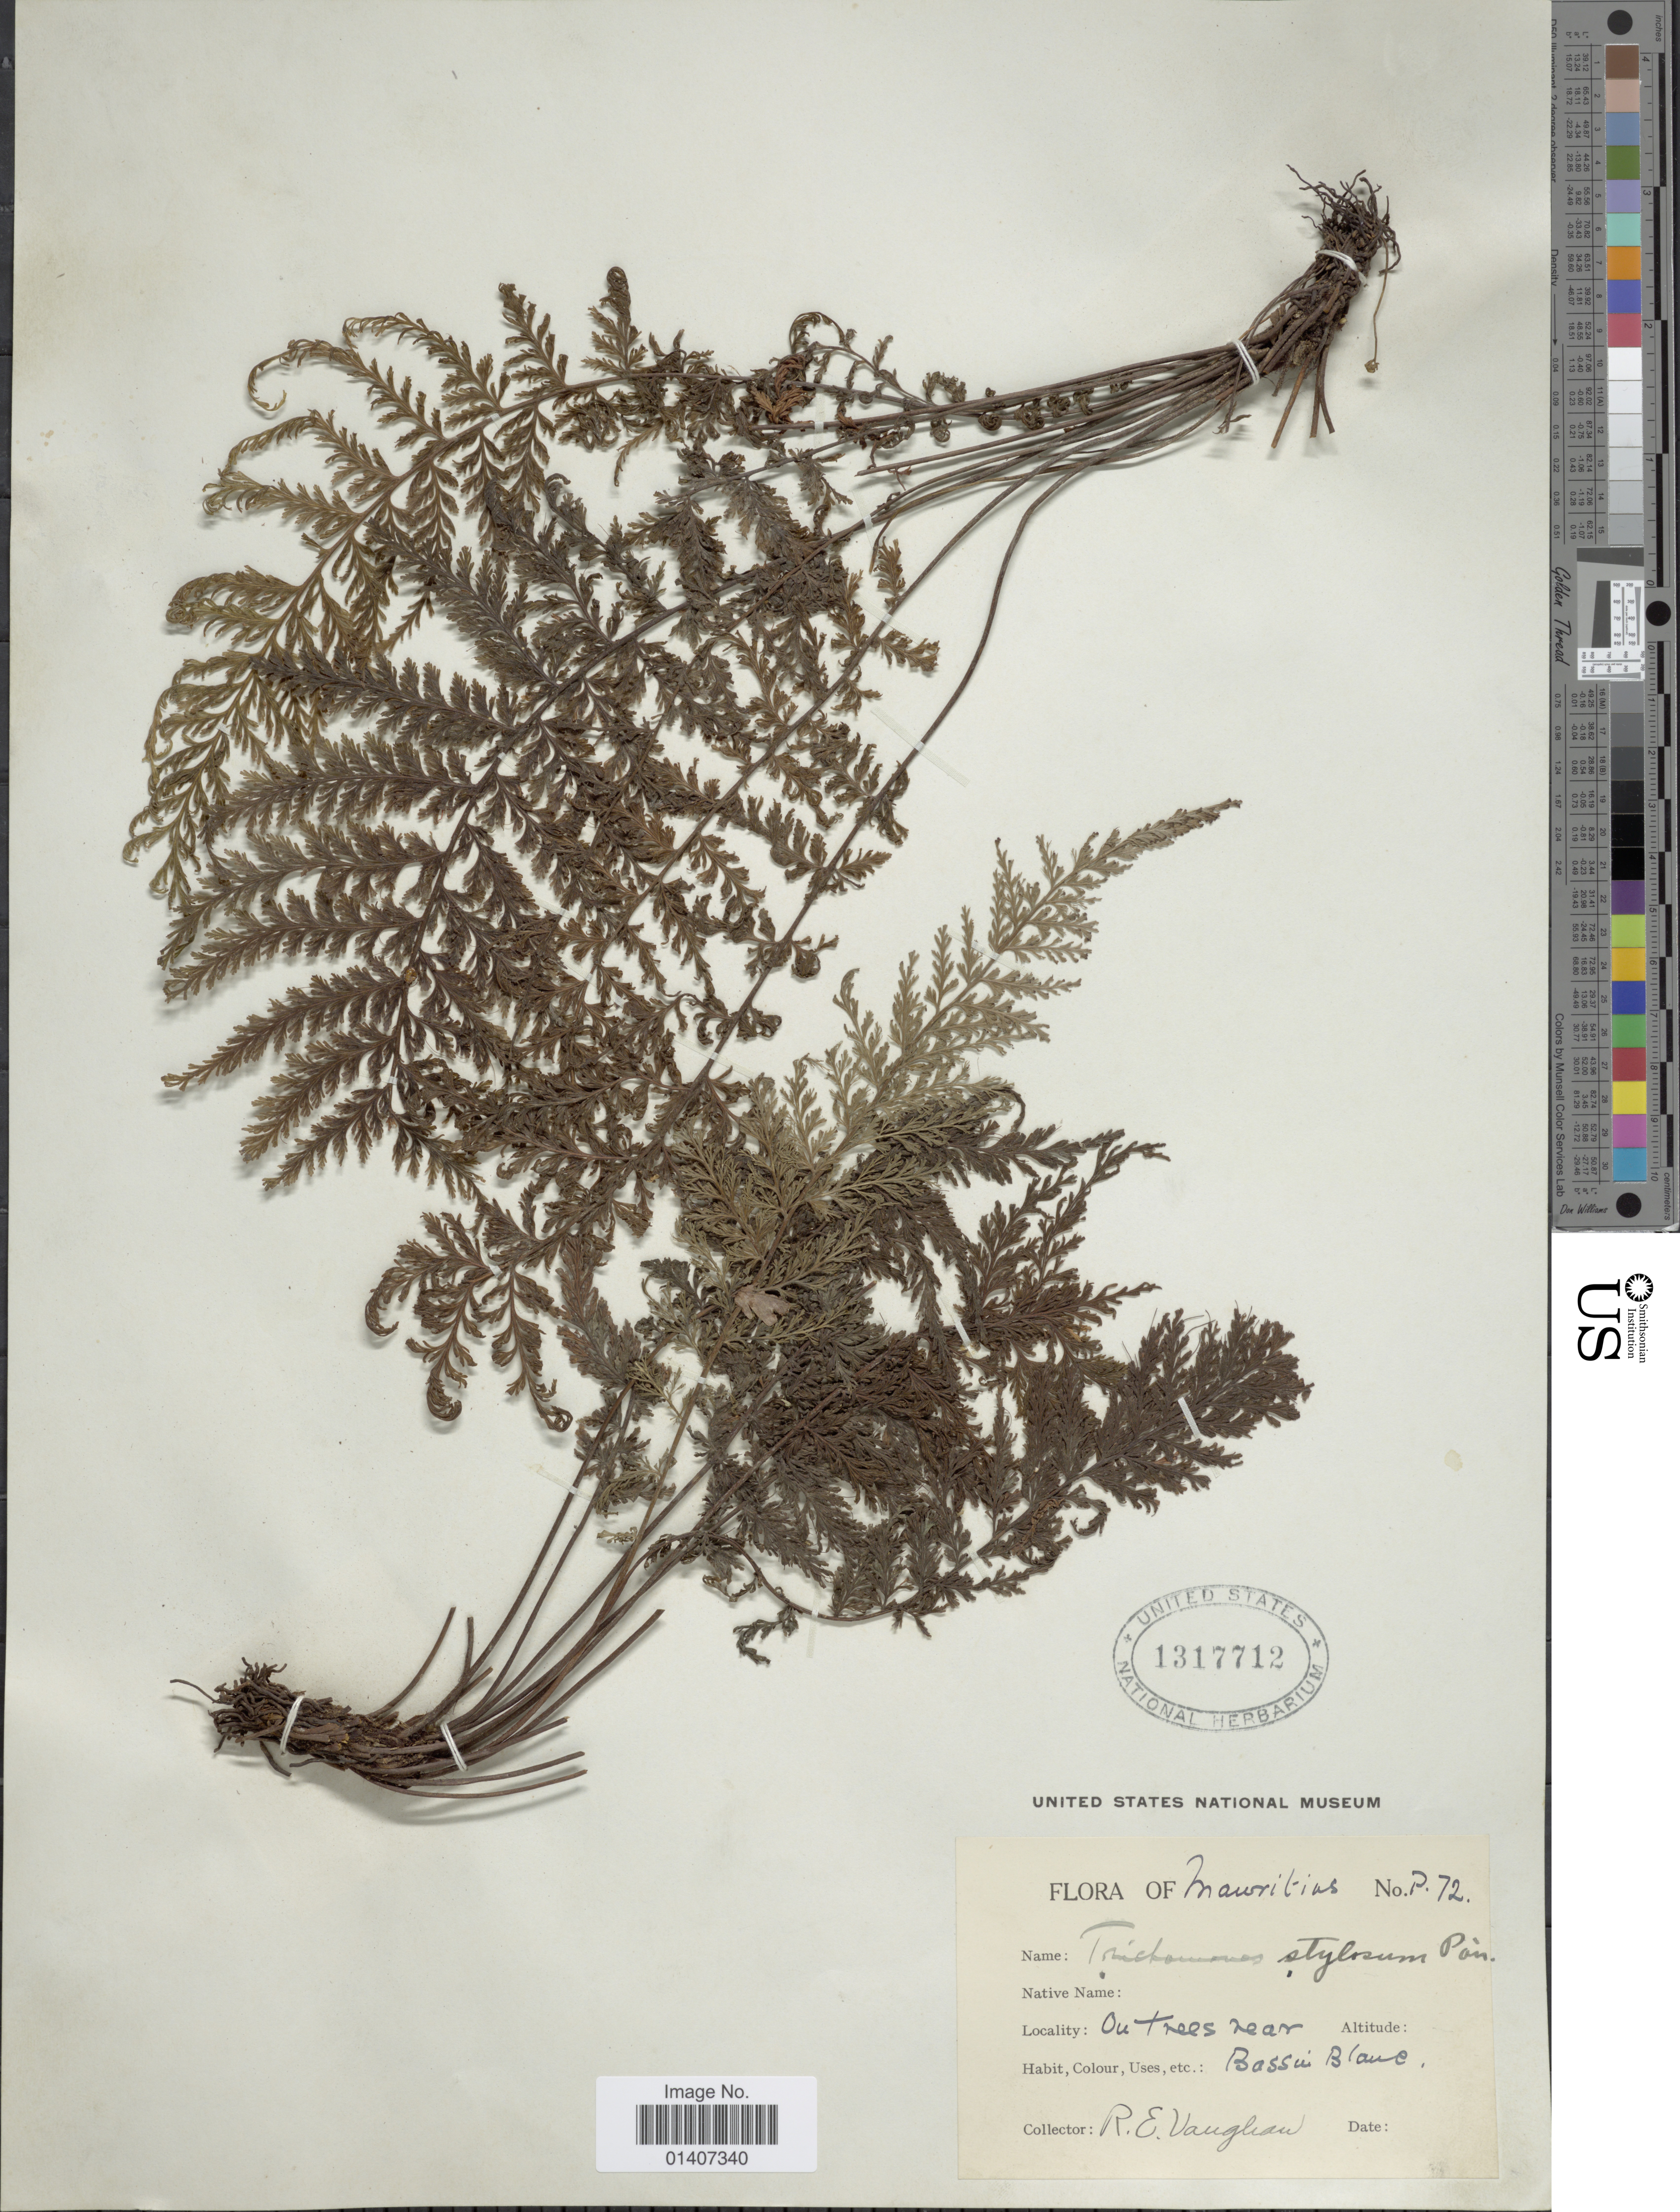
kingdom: Plantae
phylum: Tracheophyta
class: Polypodiopsida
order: Hymenophyllales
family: Hymenophyllaceae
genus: Abrodictyum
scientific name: Abrodictyum tamarisciforme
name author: (Jacq.) Ebihara & Dubuisson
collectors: R. Vaughan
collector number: P72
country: Mauritius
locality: Mauritius, on trees near Bassui Blanc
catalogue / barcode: US 1317712